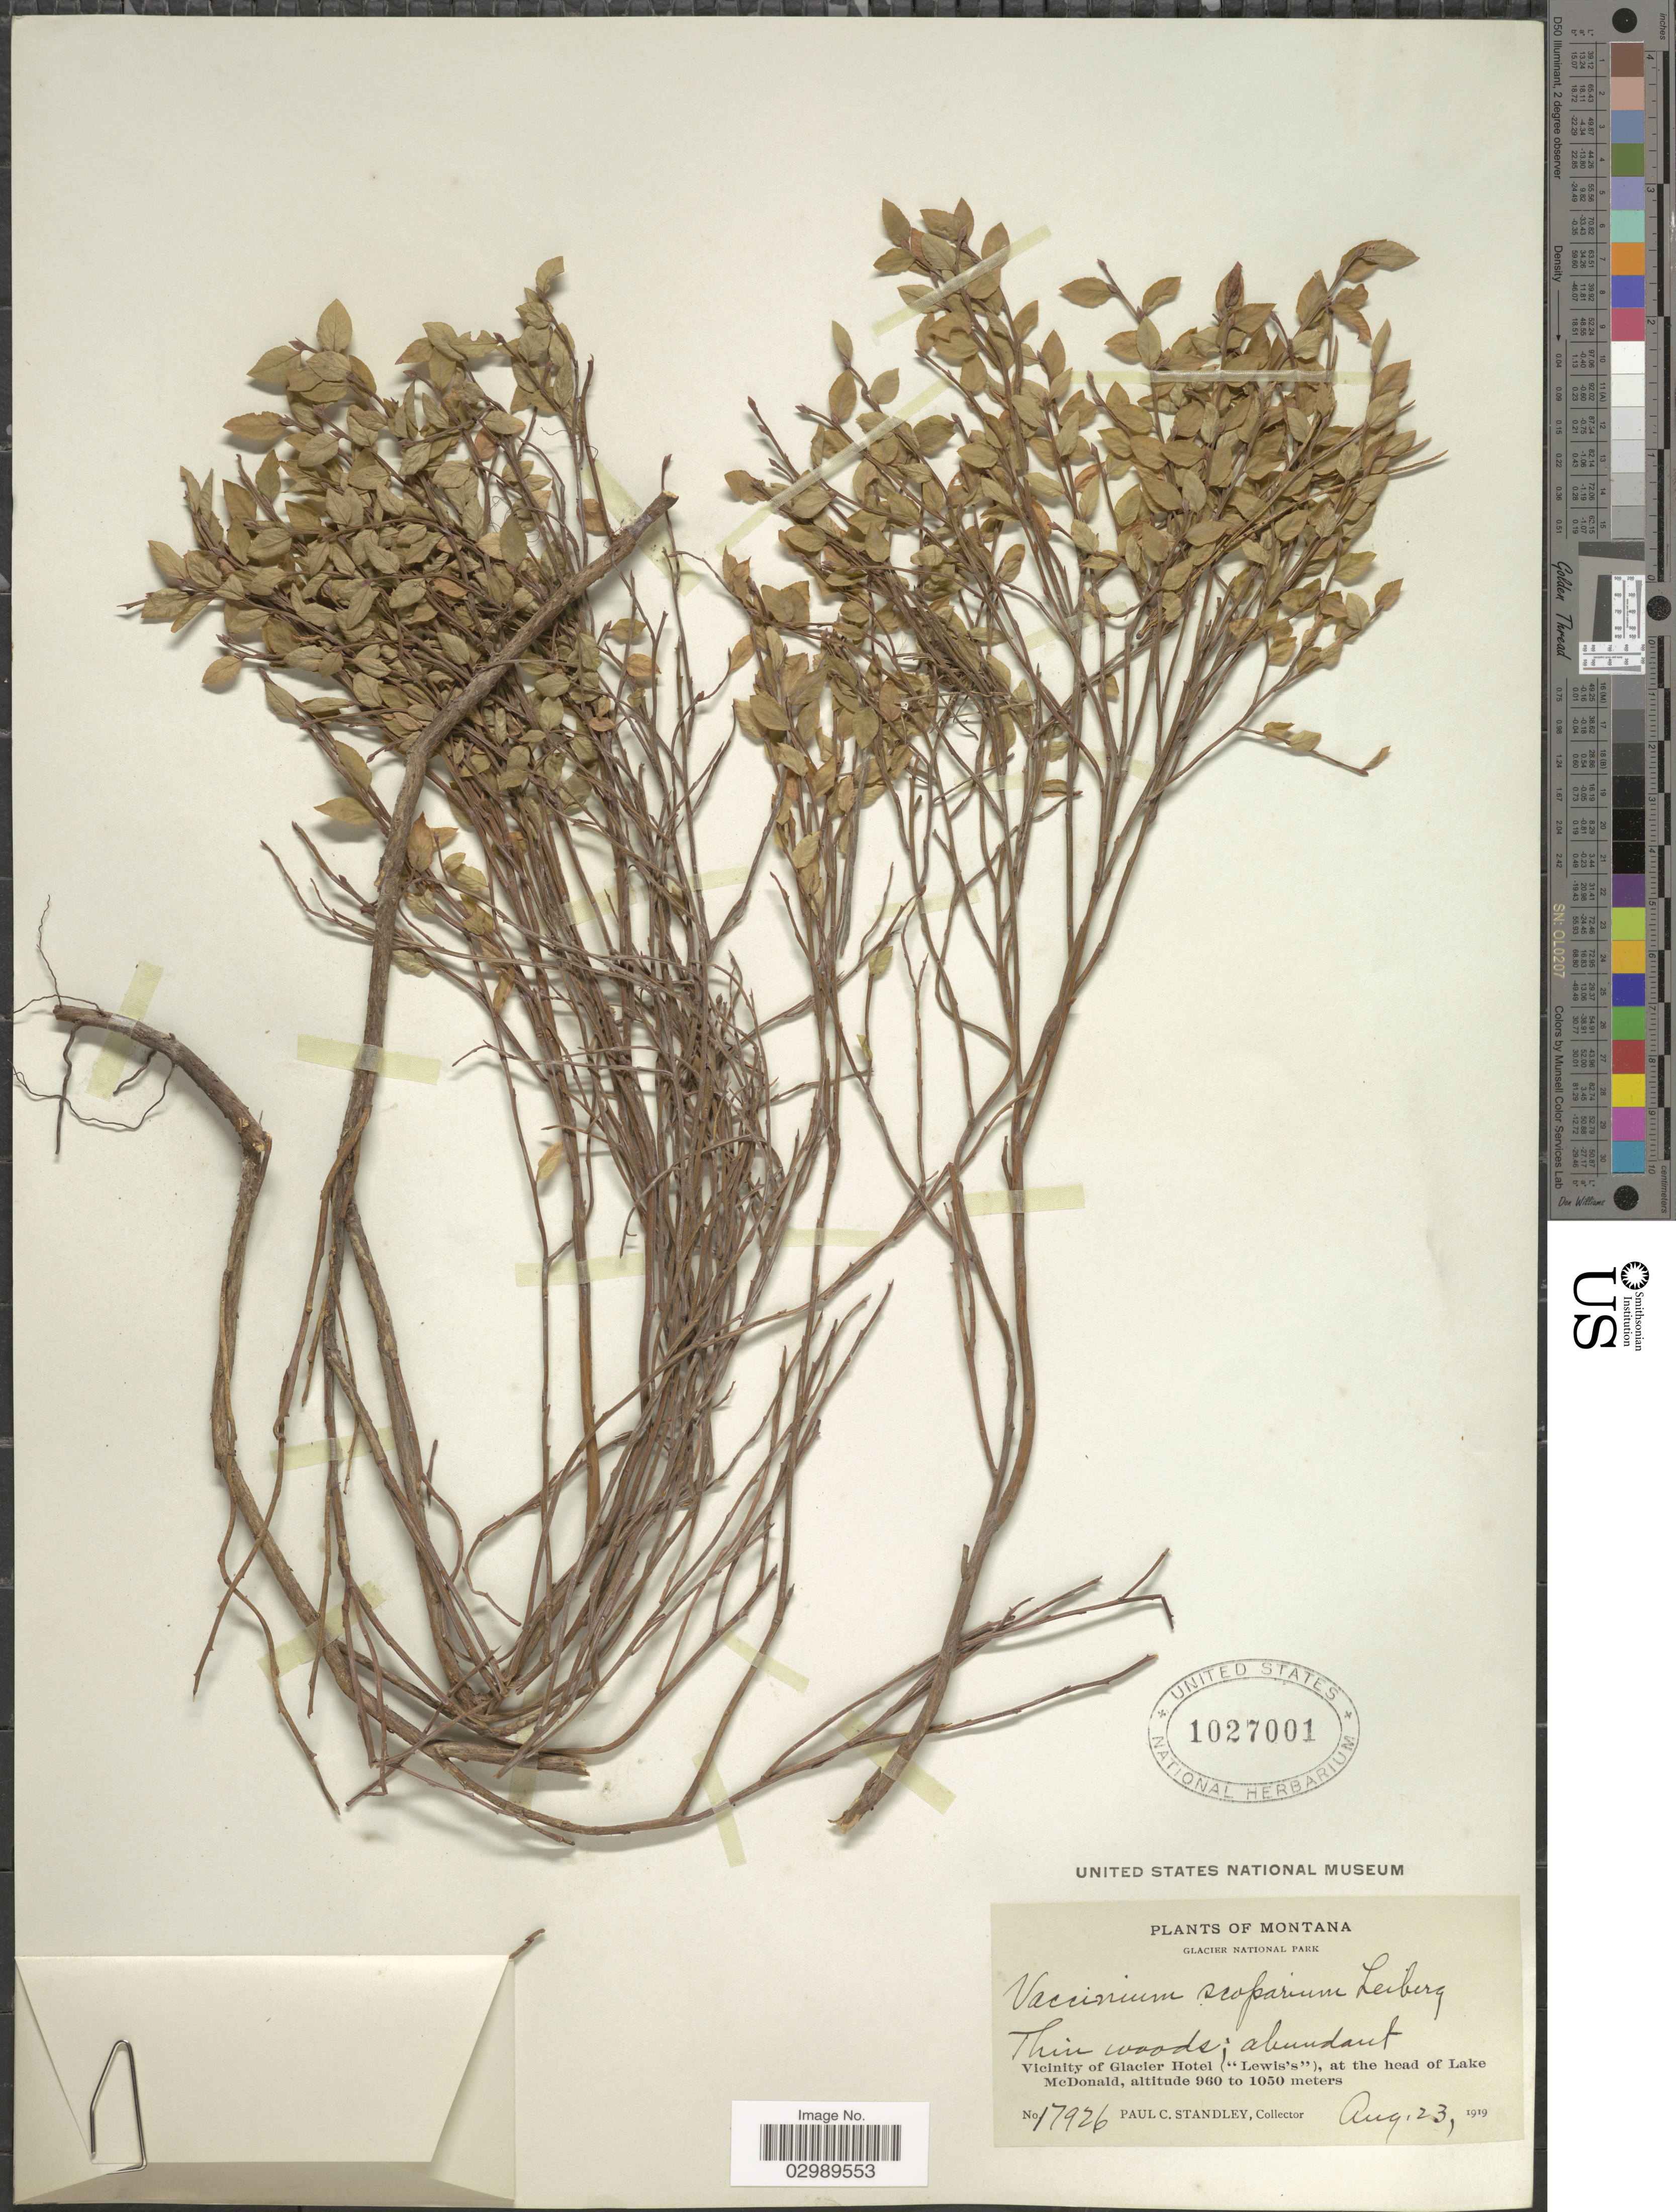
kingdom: Plantae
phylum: Tracheophyta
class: Magnoliopsida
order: Ericales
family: Ericaceae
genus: Vaccinium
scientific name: Vaccinium scoparium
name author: Leiberg ex Coville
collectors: P. C. Standley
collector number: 17926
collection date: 1919-08-23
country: United States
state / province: Montana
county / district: Flathead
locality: Glacier National Park, Vicinity of Glacier Hotel ("Lewis"), at the head of Lake McDonald.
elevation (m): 960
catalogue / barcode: US 1027001